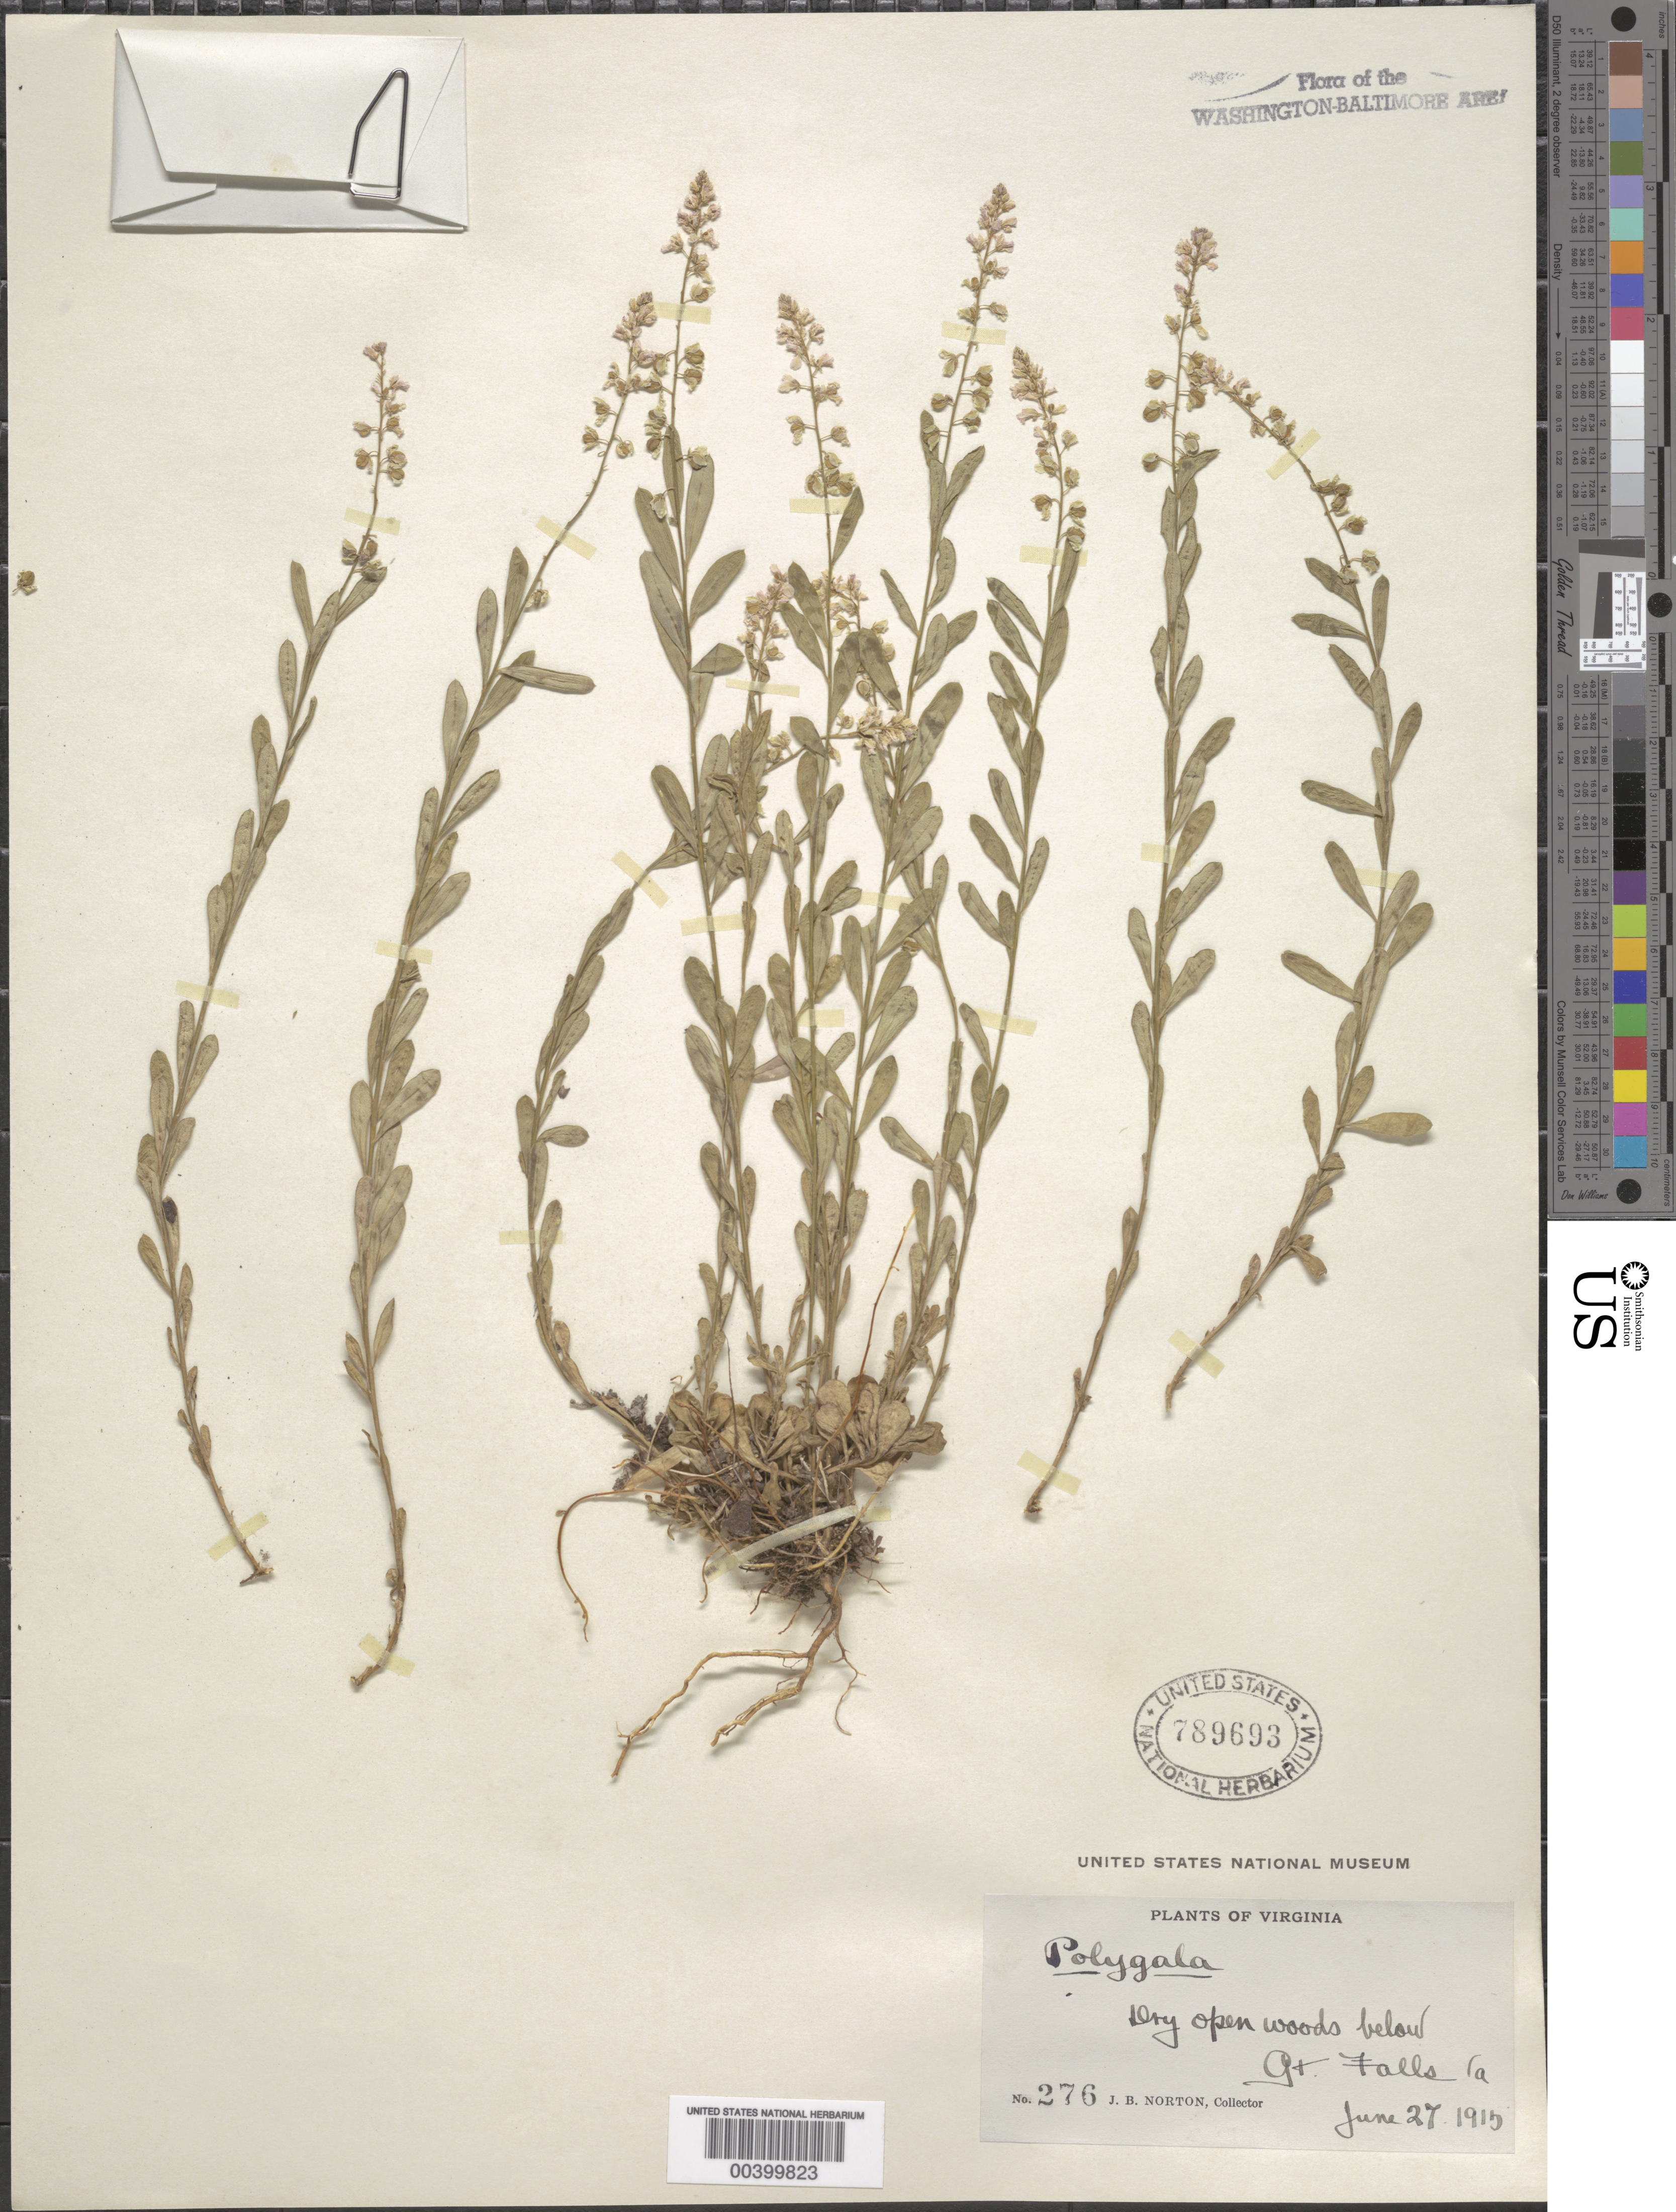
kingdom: Plantae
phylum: Tracheophyta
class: Magnoliopsida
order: Fabales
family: Polygalaceae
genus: Polygala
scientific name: Polygala polygama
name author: Walter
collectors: J. Norton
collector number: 276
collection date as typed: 27 Jun 1915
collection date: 1915-06-27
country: United States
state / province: Virginia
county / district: Fairfax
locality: Great Falls C. and O. Canal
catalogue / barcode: US 789693